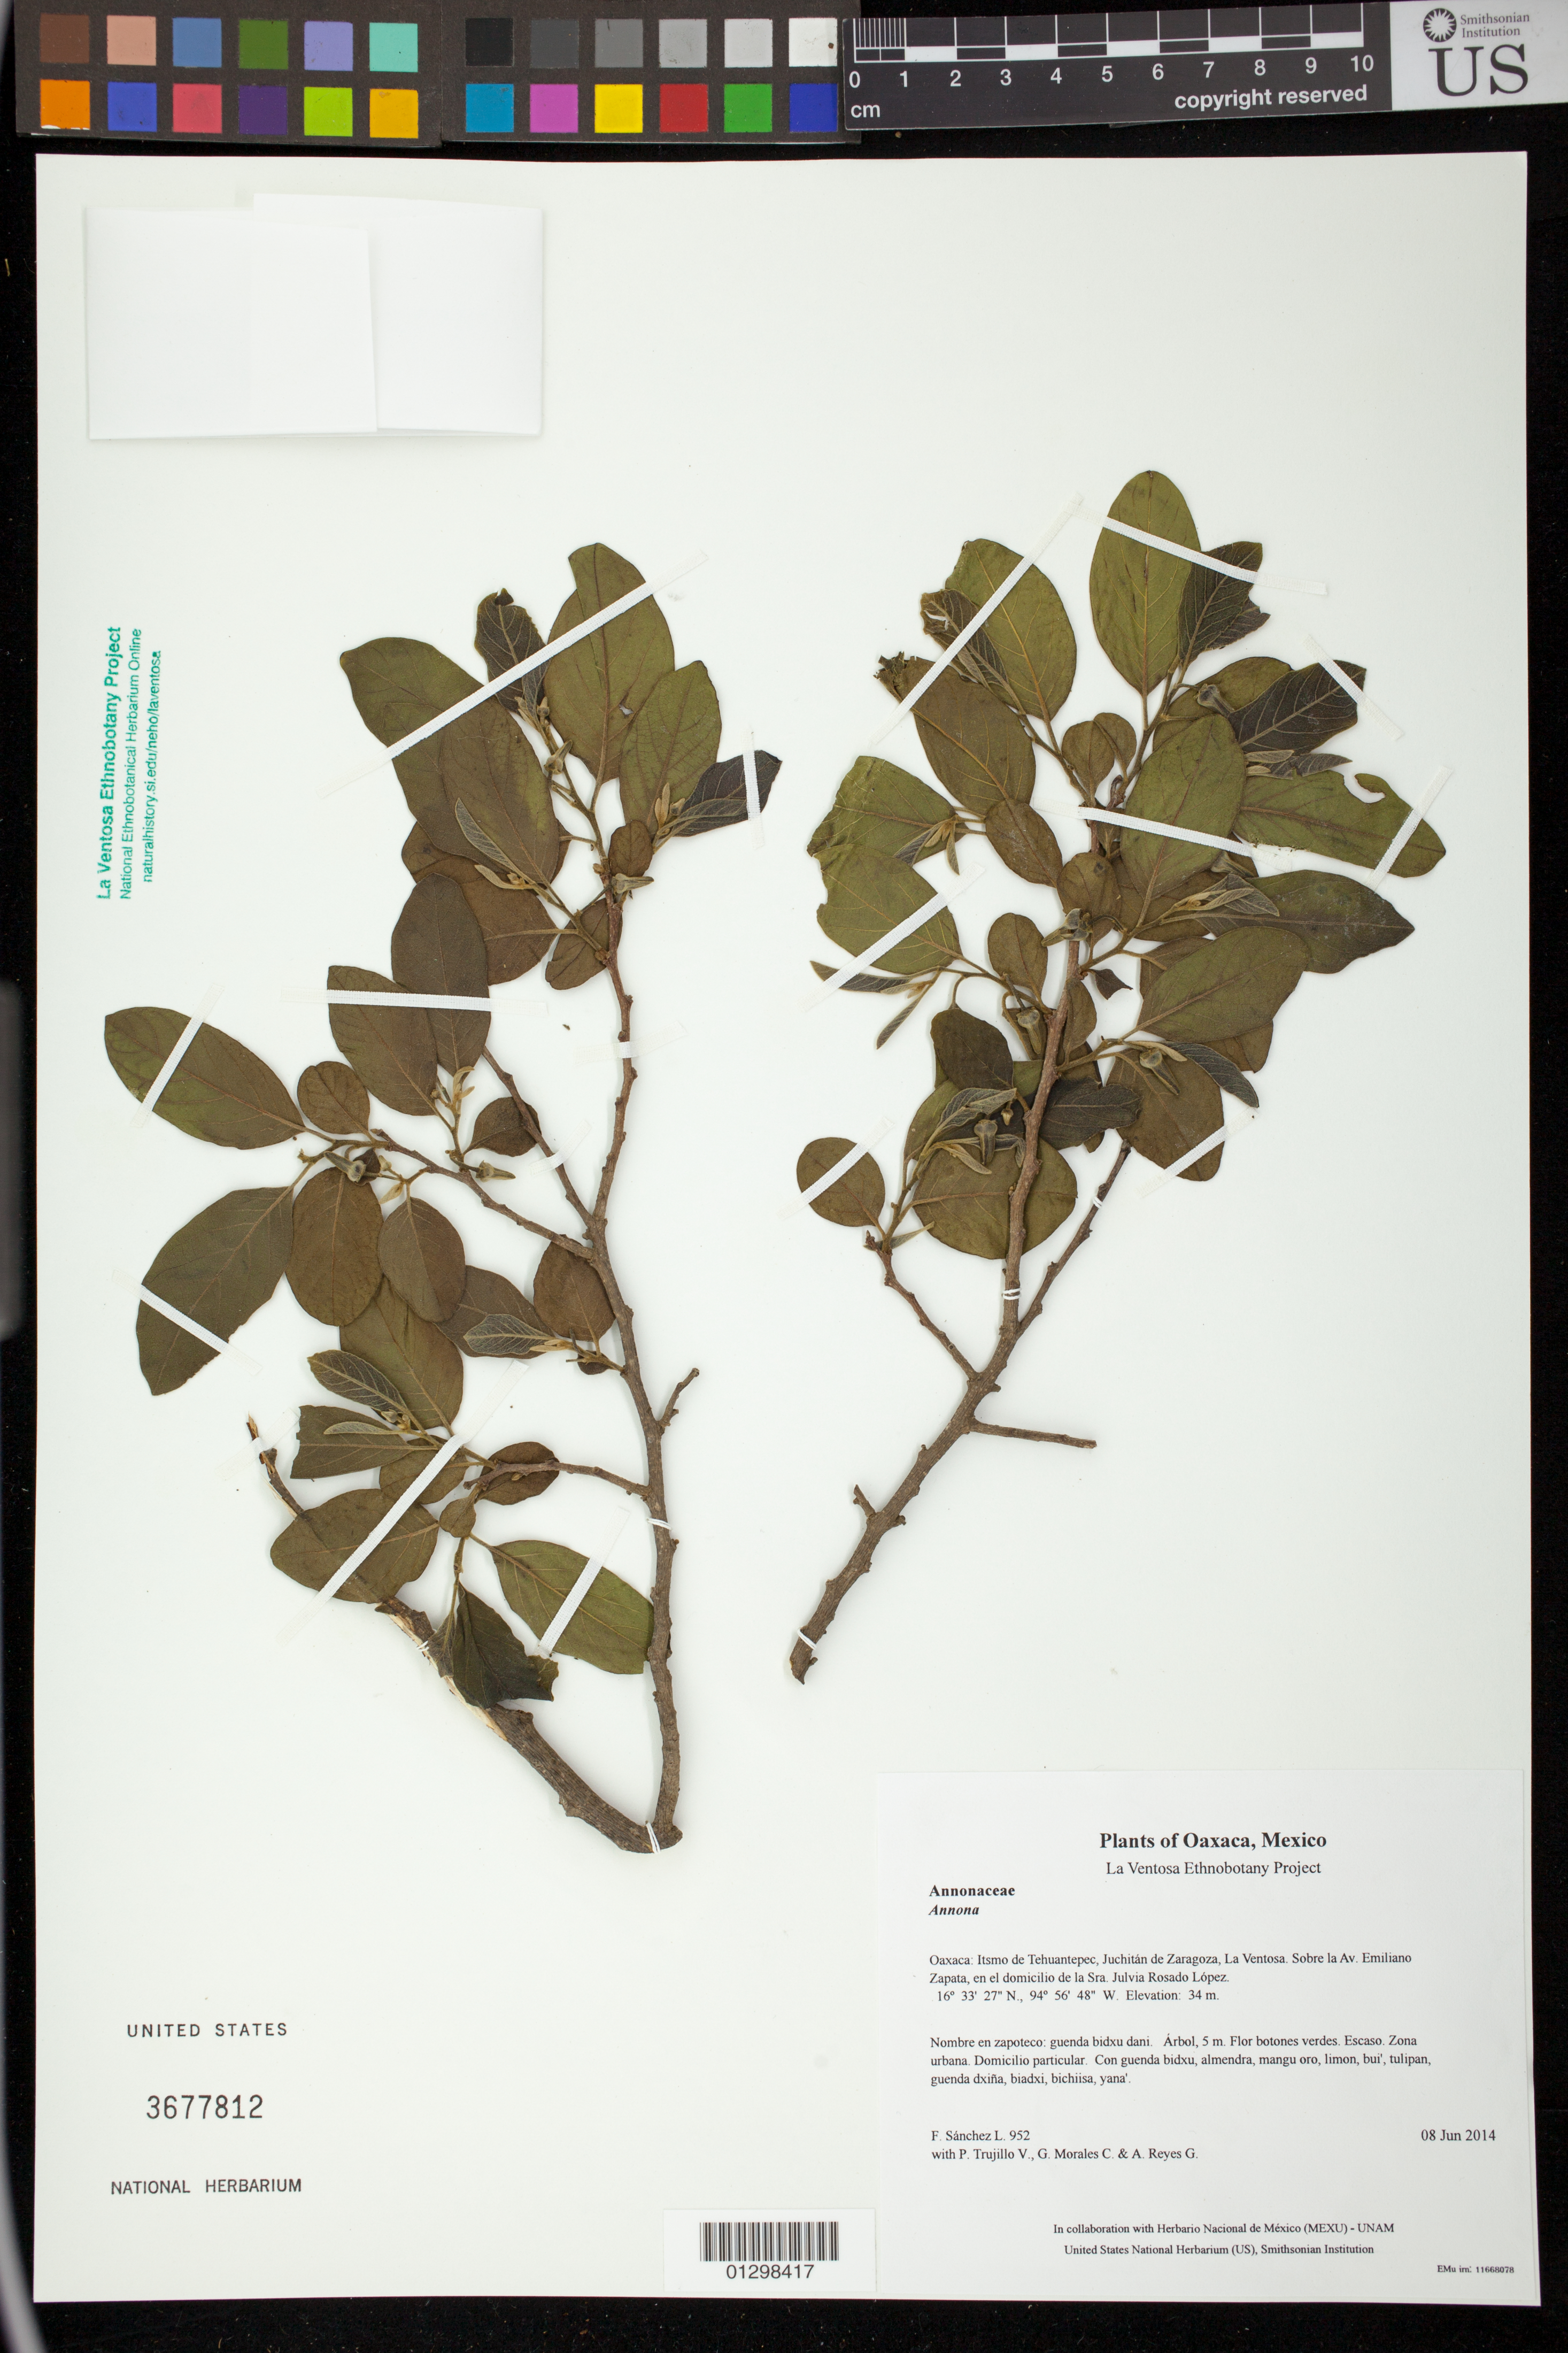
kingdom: Plantae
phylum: Tracheophyta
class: Magnoliopsida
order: Magnoliales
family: Annonaceae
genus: Annona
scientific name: Annona squamosa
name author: L.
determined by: Velasco G., Kenia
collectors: F. Sánchez L., P. Trujillo V., G. Morales C. & A. Reyes G.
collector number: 952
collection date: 2014-06-08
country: Mexico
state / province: Oaxaca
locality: Itsmo de Tehuantepec, Juchitán de Zaragoza, La Ventosa. Sobre la Av. Emiliano Zapata, en el domicilio de la Sra. Julvia Rosado López.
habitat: Zona urbana. Domicilio particular.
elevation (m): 34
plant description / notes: MEXU, SERO, US; Yaga. 5 m. Guie' mudu naga'. Huaxie'.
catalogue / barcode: US 3677812